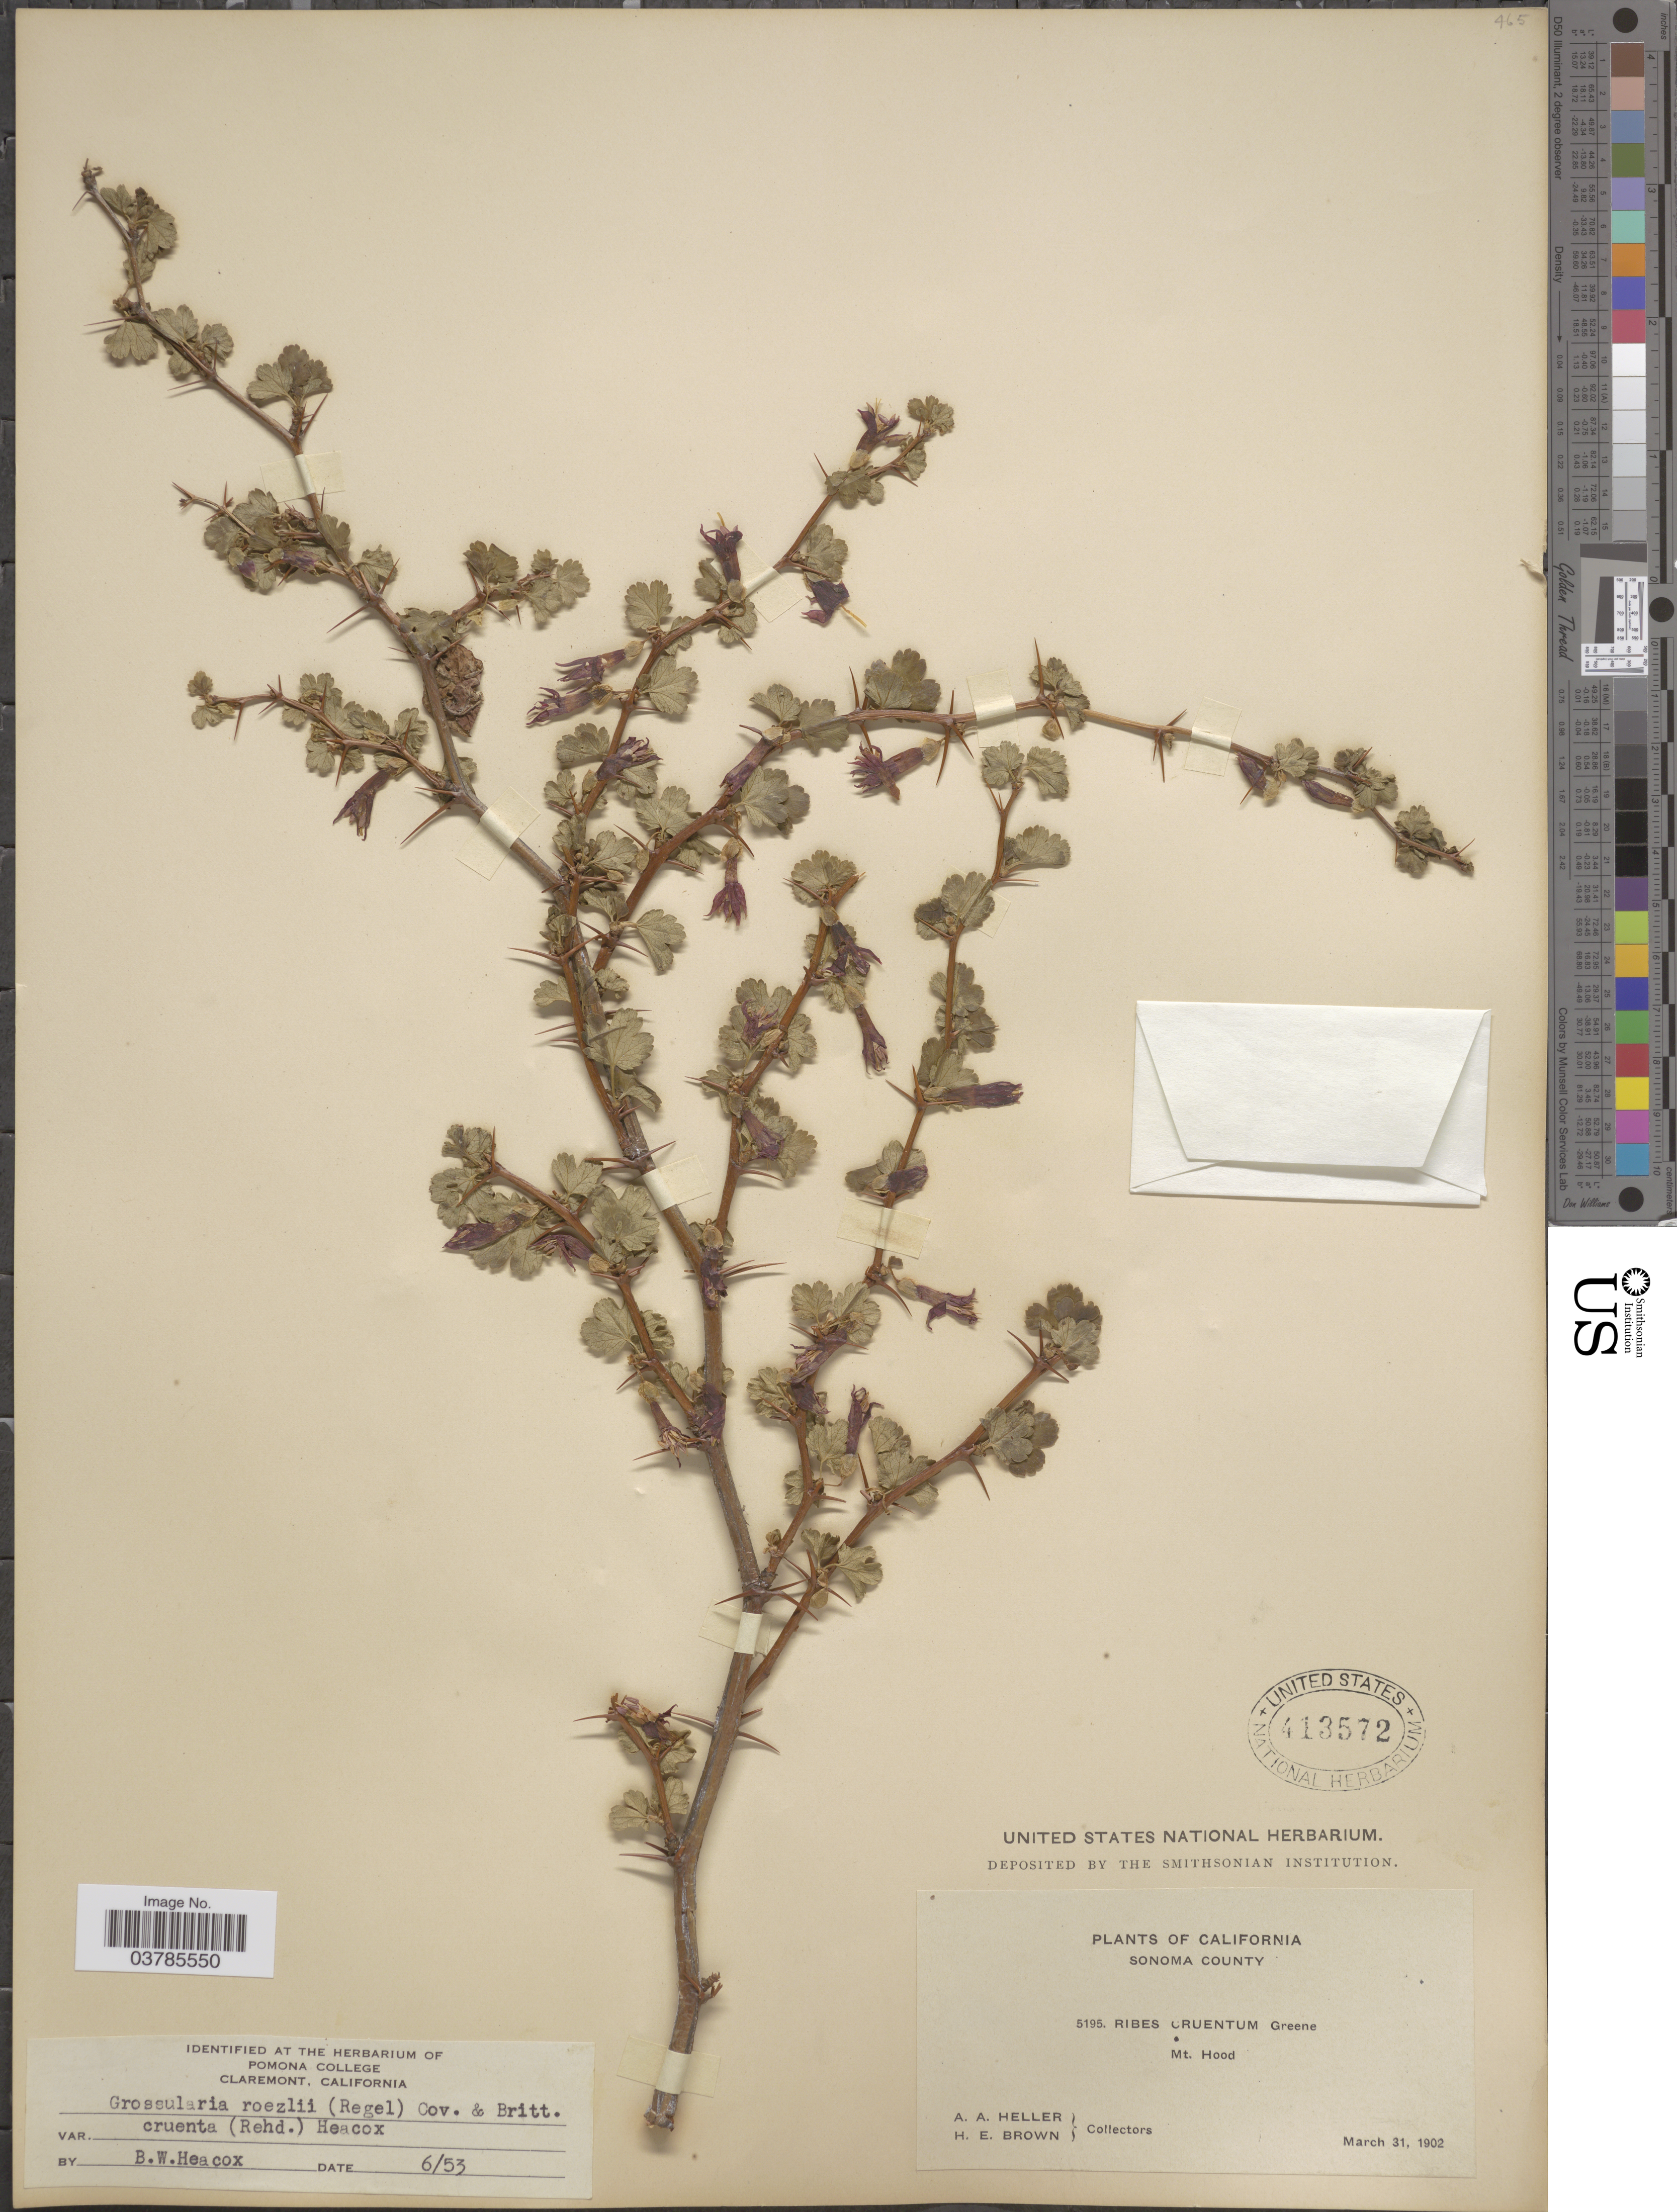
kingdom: Plantae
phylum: Tracheophyta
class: Magnoliopsida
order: Saxifragales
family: Grossulariaceae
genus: Ribes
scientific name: Ribes roezlii var. cruentum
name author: (Greene) Rehder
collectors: A. A. Heller & H. E. Brown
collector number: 5195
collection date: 1902-03-31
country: United States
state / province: California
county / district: Sonoma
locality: Sonoma County. Mt. Hood.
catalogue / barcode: US 413572